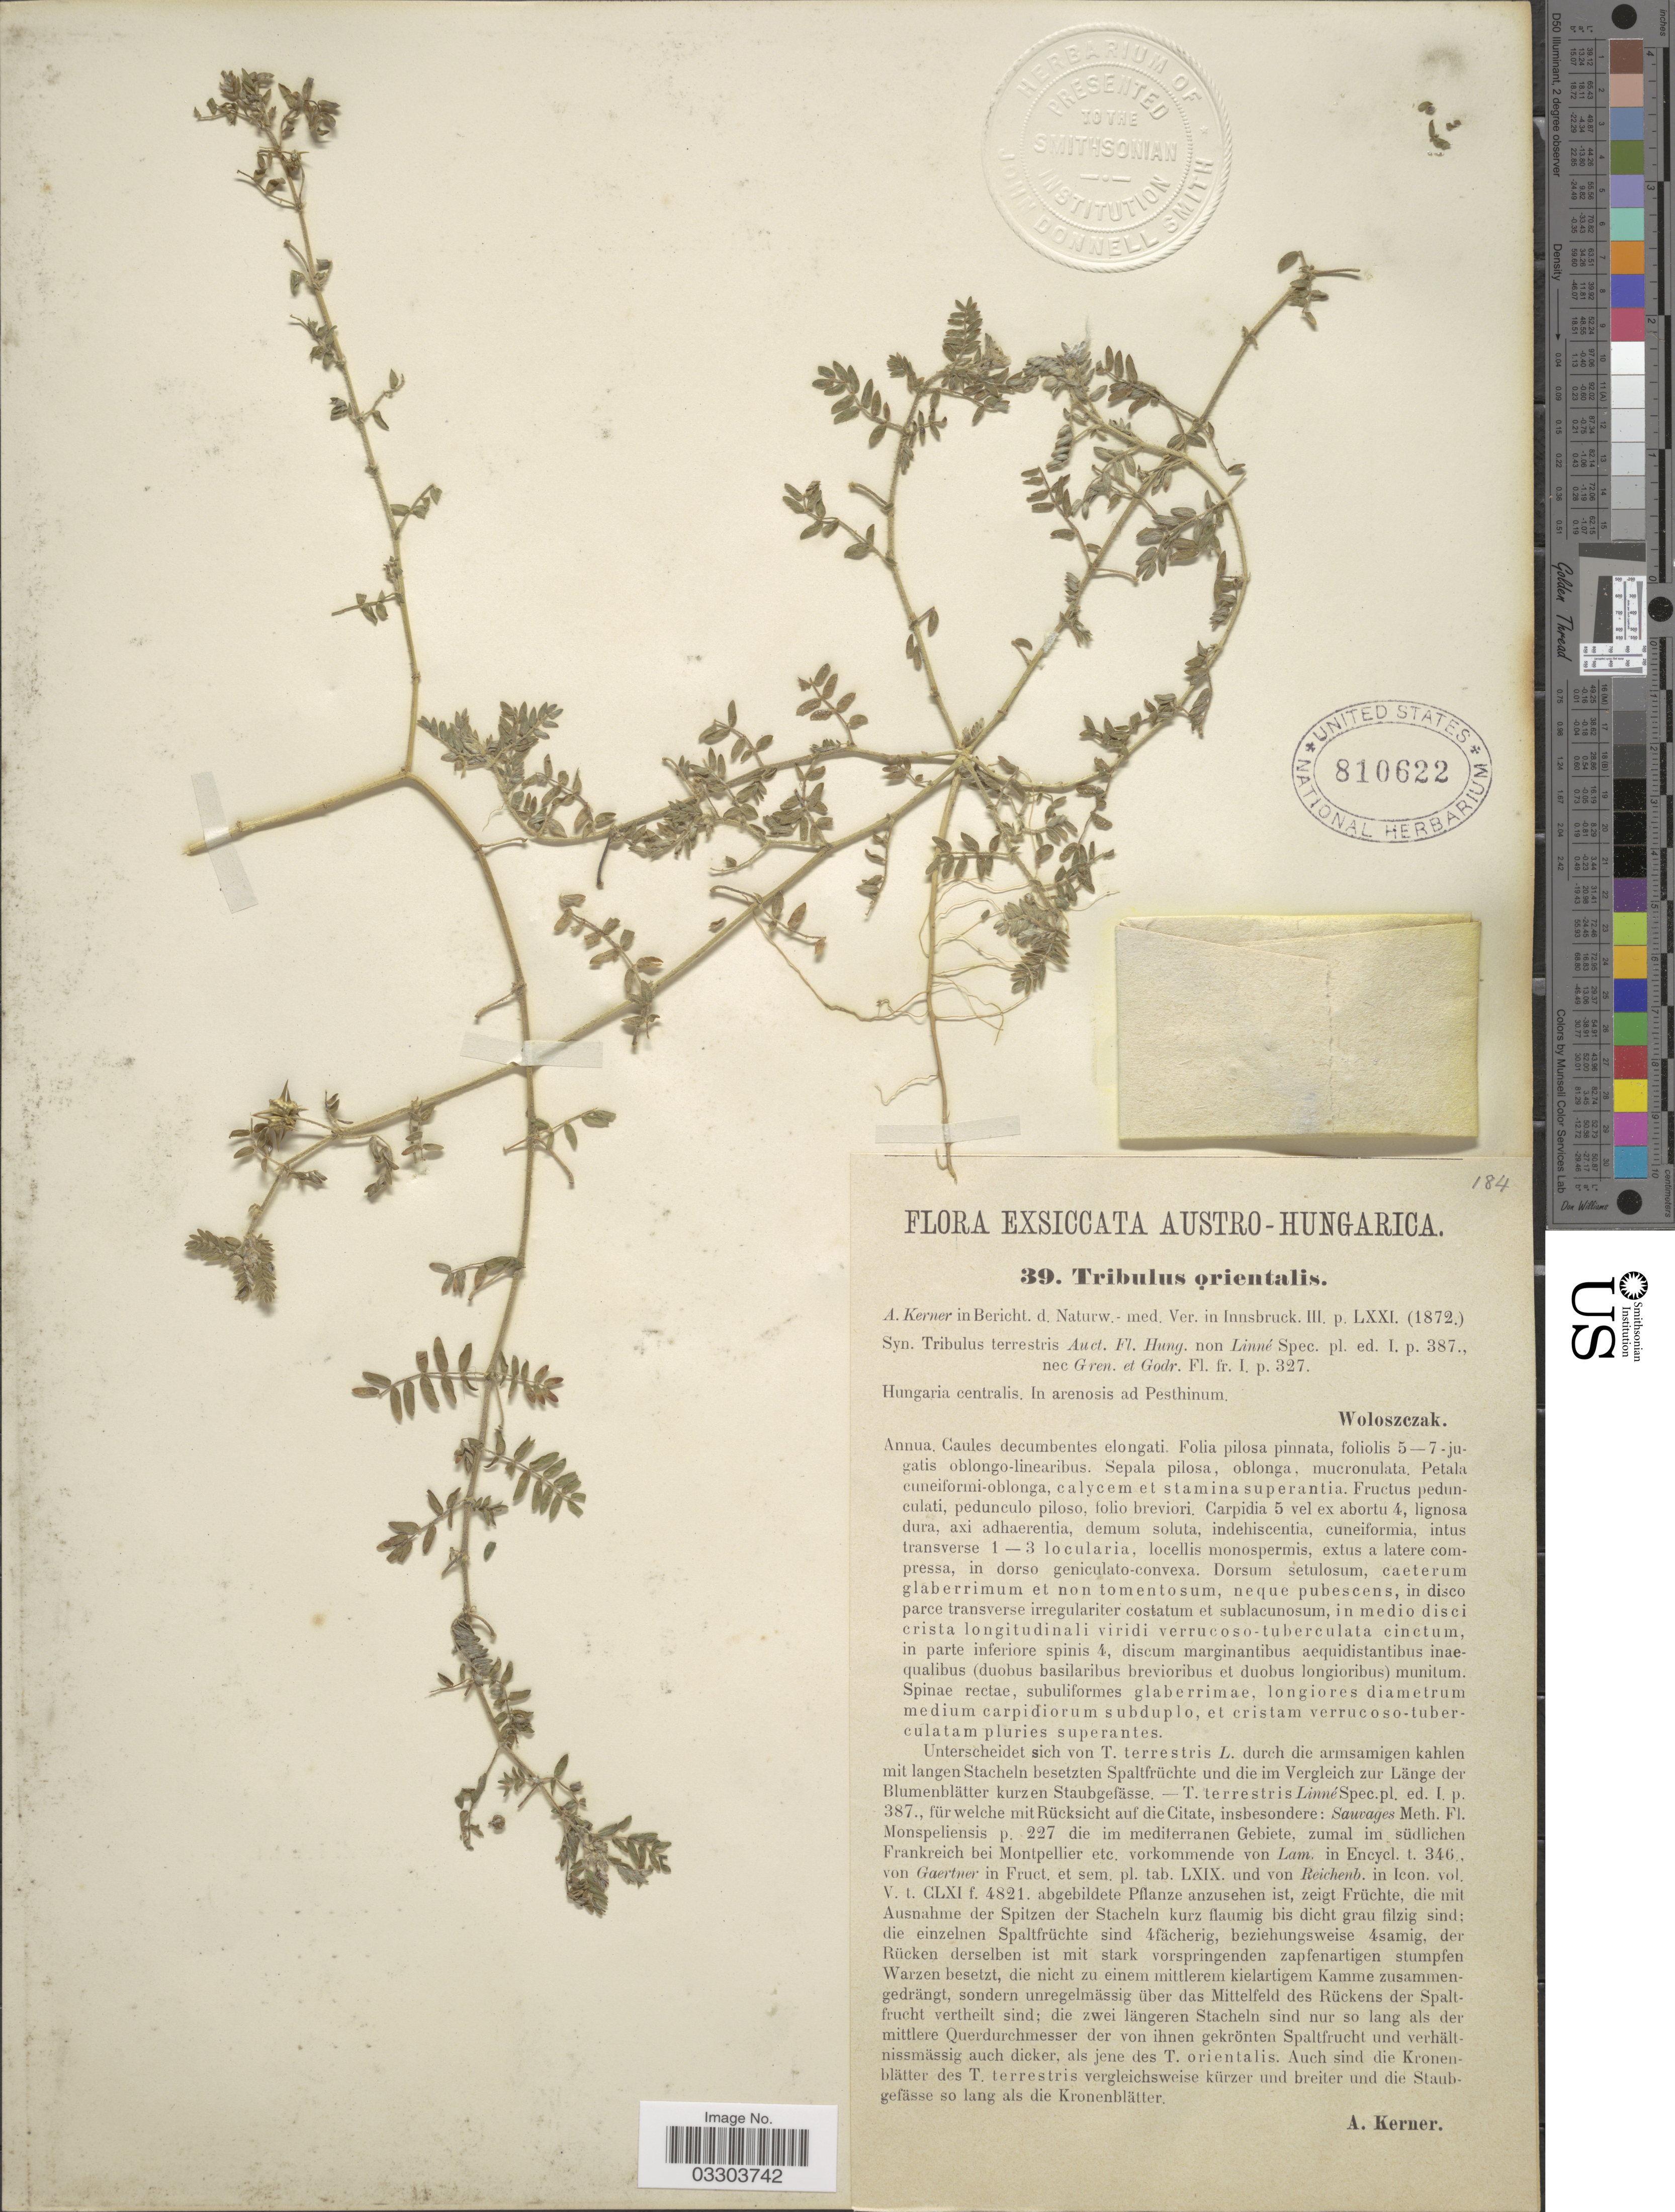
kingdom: Plantae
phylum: Tracheophyta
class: Magnoliopsida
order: Zygophyllales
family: Zygophyllaceae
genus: Tribulus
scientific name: Tribulus orientalis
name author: A. Kern.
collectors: Woloszczak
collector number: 39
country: Hungary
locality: Austro-Hungaria. Hungaria centralis. In arenosis ad Pesthinum.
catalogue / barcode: US 810622